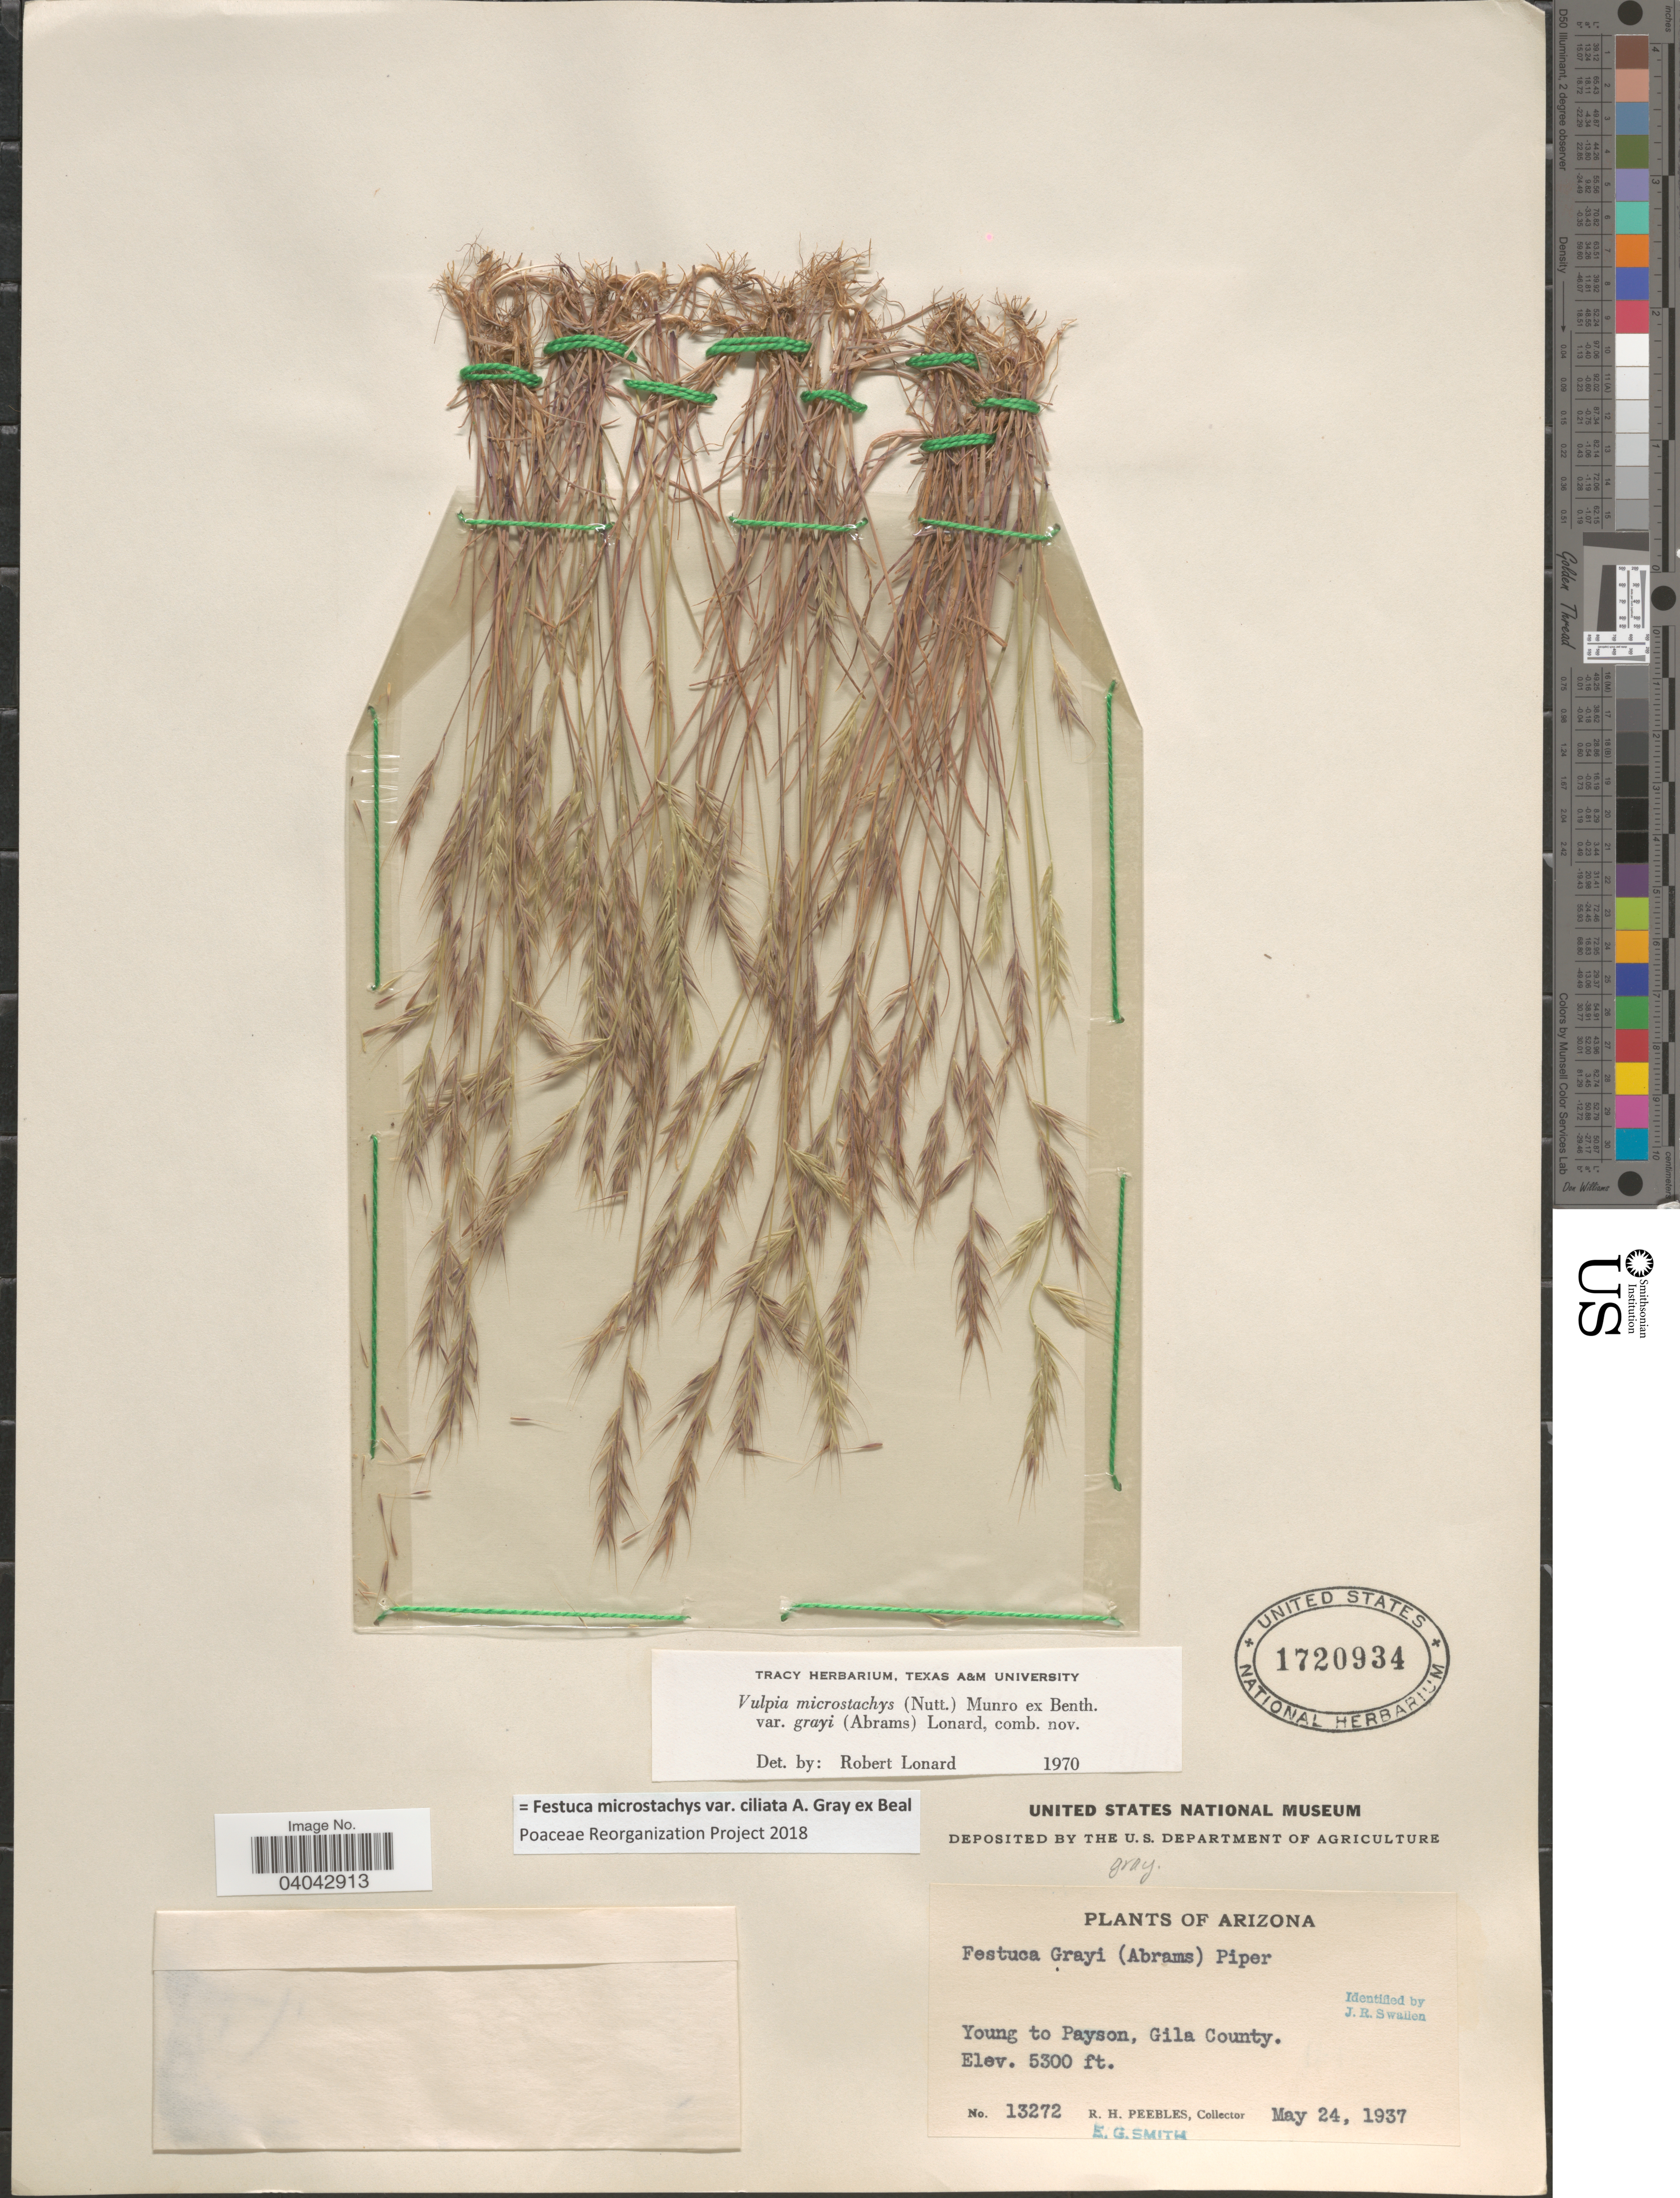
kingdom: Plantae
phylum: Tracheophyta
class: Liliopsida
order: Poales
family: Poaceae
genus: Festuca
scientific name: Festuca microstachys var. ciliata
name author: A. Gray ex W.J. Beal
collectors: R. H. Peebles & E. G. Smith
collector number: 13272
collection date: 1937-05-24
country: United States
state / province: Arizona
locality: Young to Payson, Gila County.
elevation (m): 1615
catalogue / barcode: US 1720934